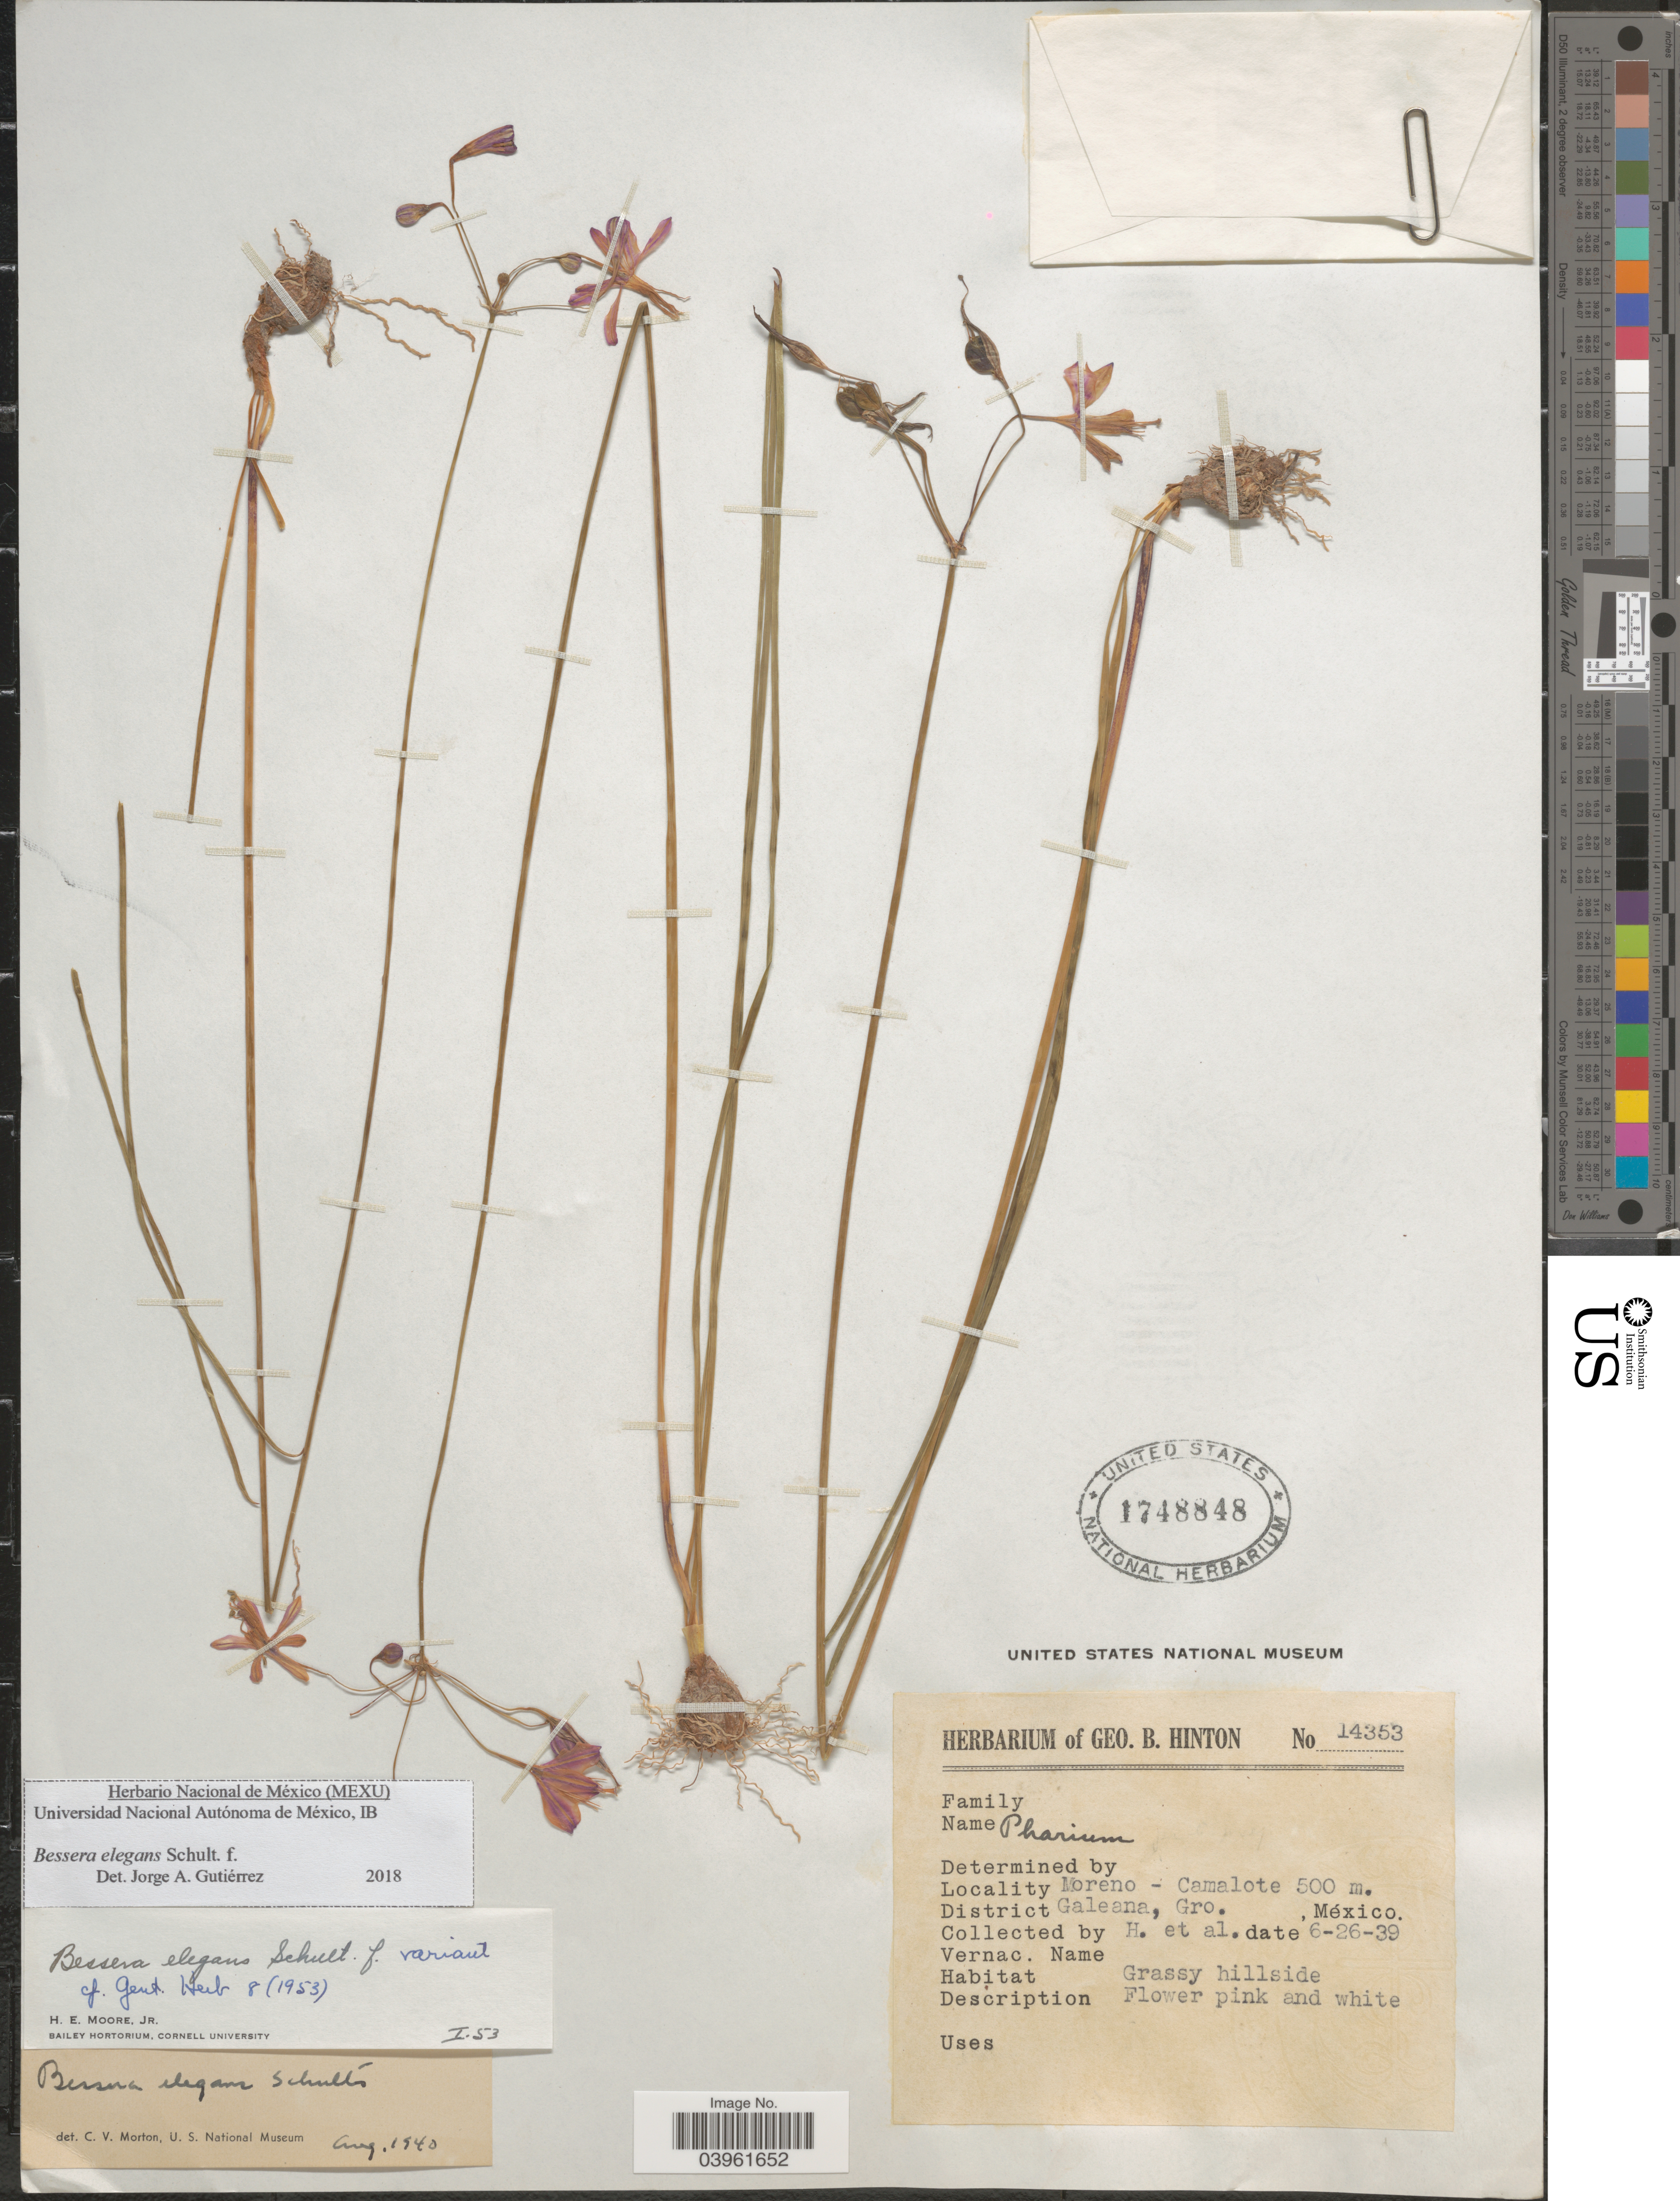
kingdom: Plantae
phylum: Tracheophyta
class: Liliopsida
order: Asparagales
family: Asparagaceae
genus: Bessera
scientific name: Bessera elegans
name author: Schult. f.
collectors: G. B. Hinton & et al.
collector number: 14353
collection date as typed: Transcribed d/m/y: 26/6/39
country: Mexico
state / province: Guerrero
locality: Moreno - Camalote. District Galeana, Gro.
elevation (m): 500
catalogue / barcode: US 1748848